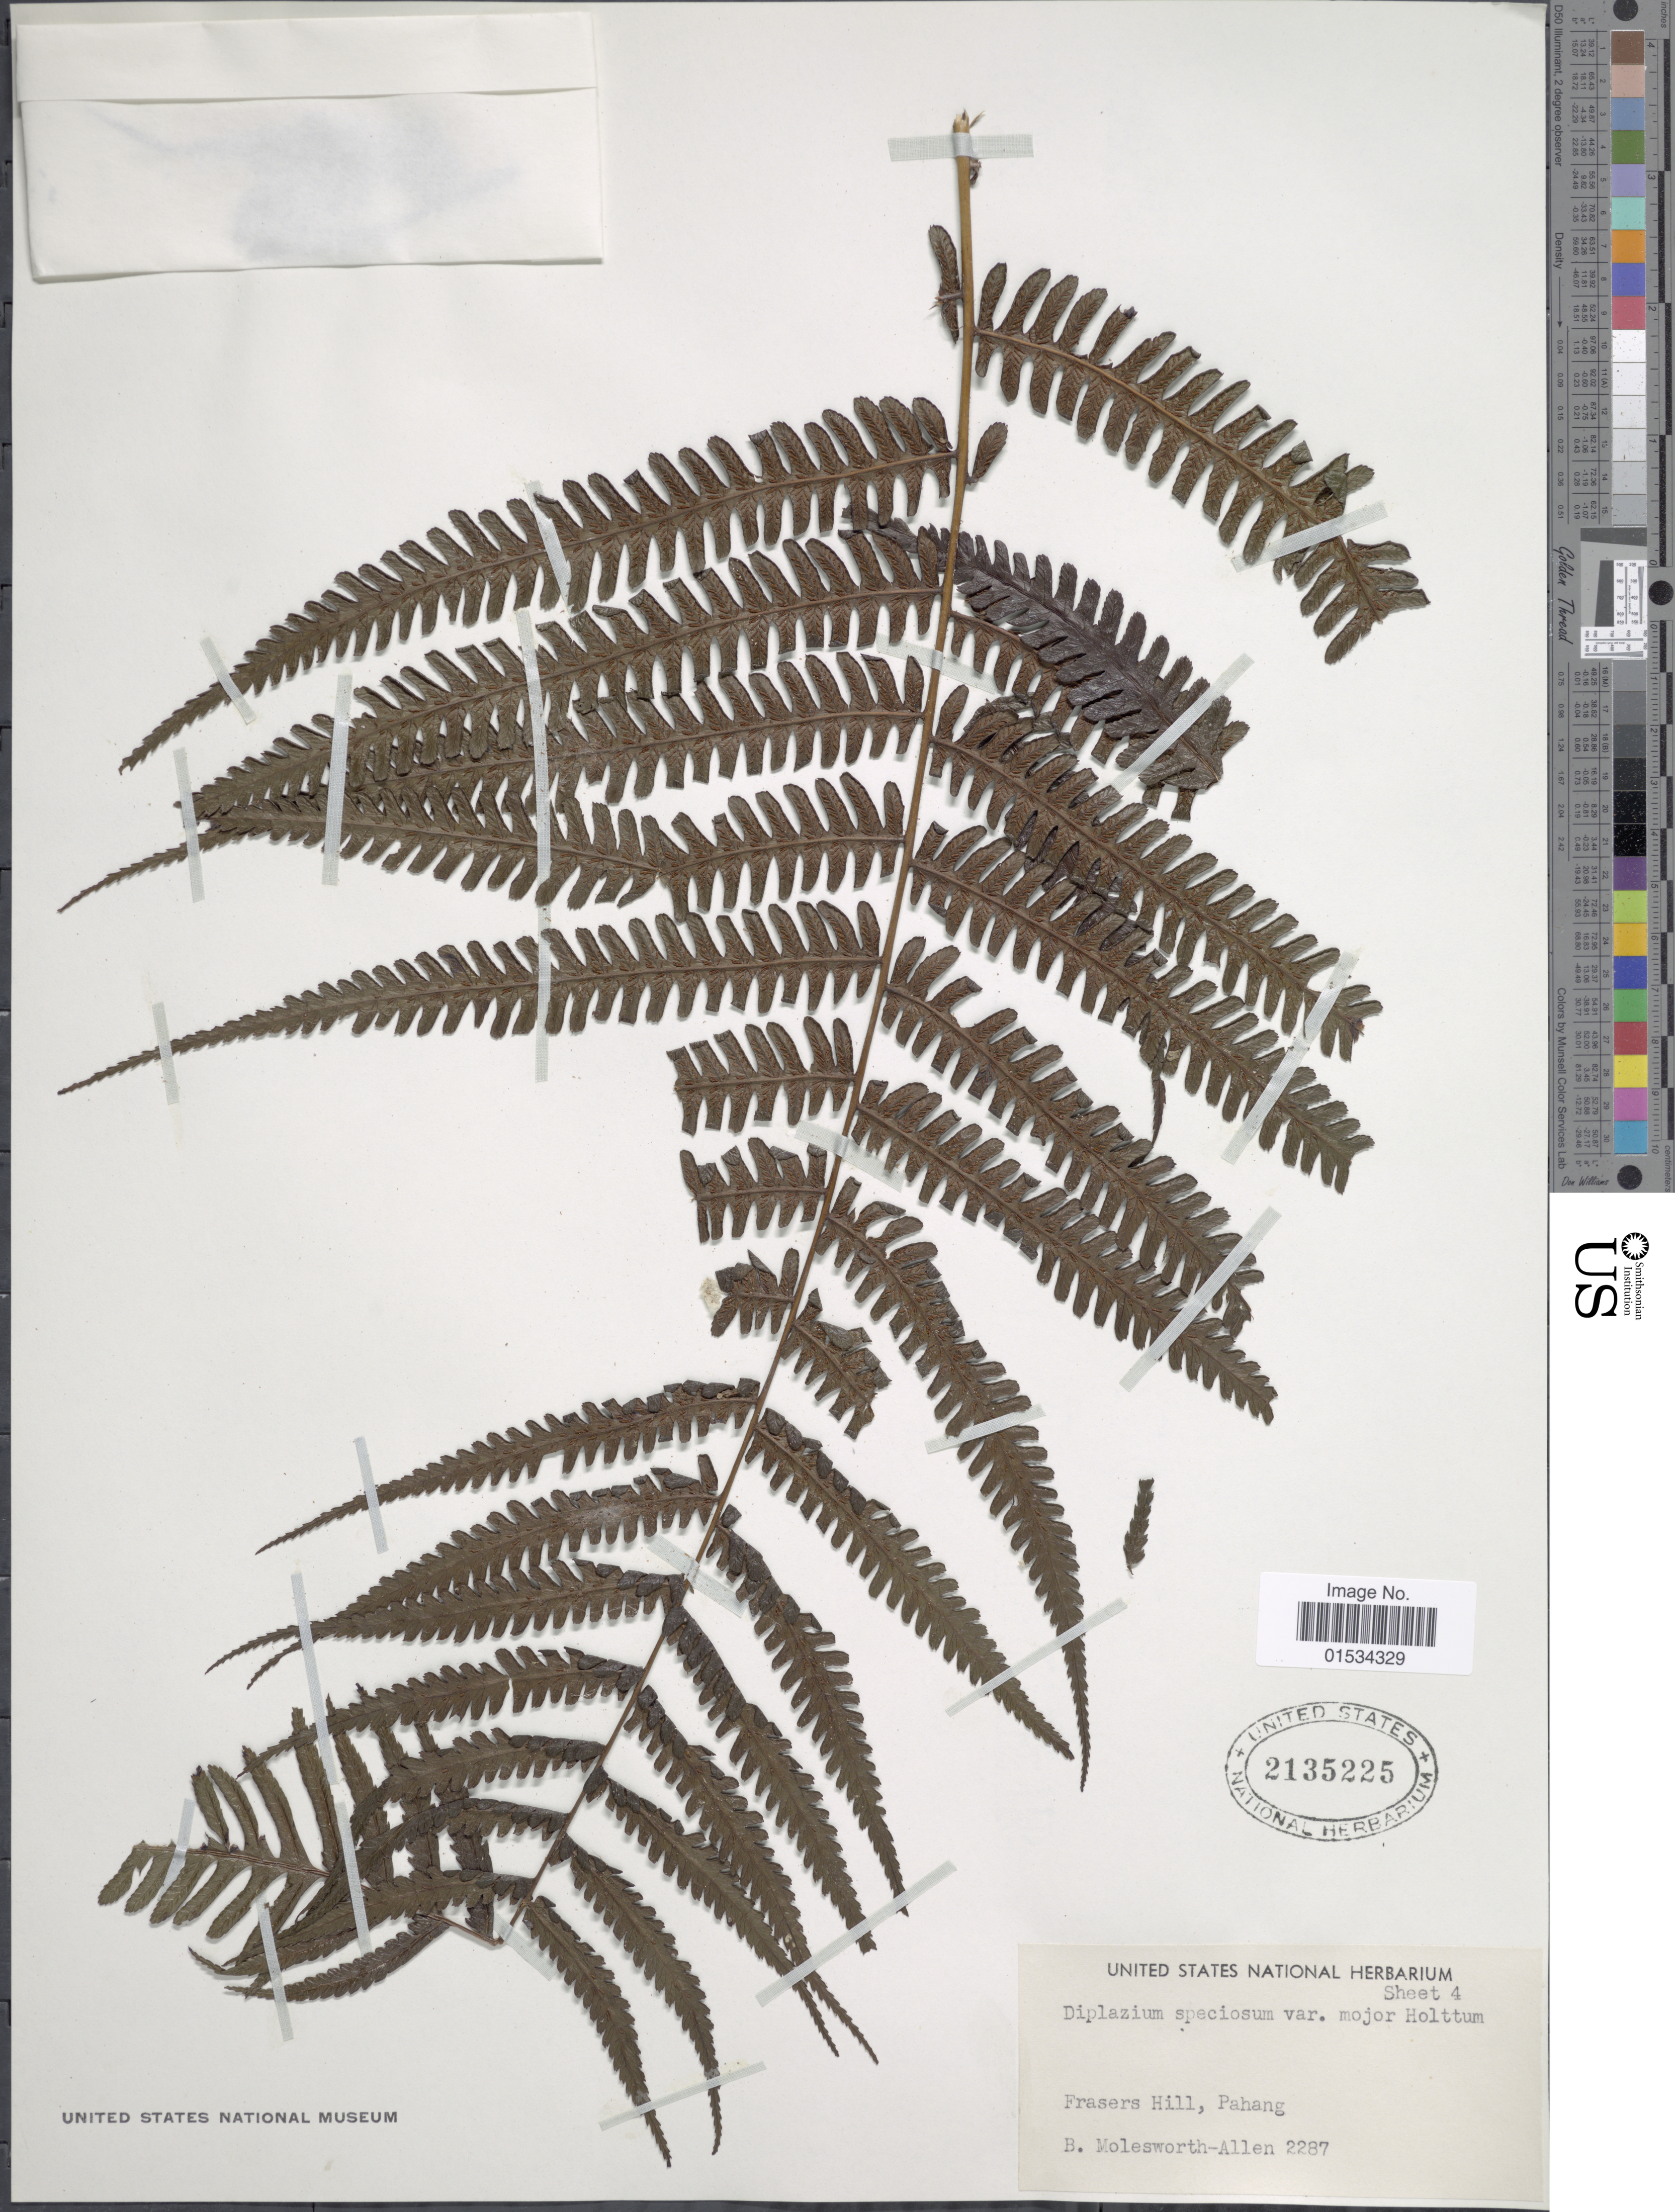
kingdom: Plantae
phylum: Tracheophyta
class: Polypodiopsida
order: Polypodiales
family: Athyriaceae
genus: Diplazium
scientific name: Diplazium speciosum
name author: Brack. in Wilkes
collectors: B. E. G. Molesworth-Allen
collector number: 2287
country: Malaysia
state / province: Pahang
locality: Frasers Hill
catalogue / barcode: US 2135225